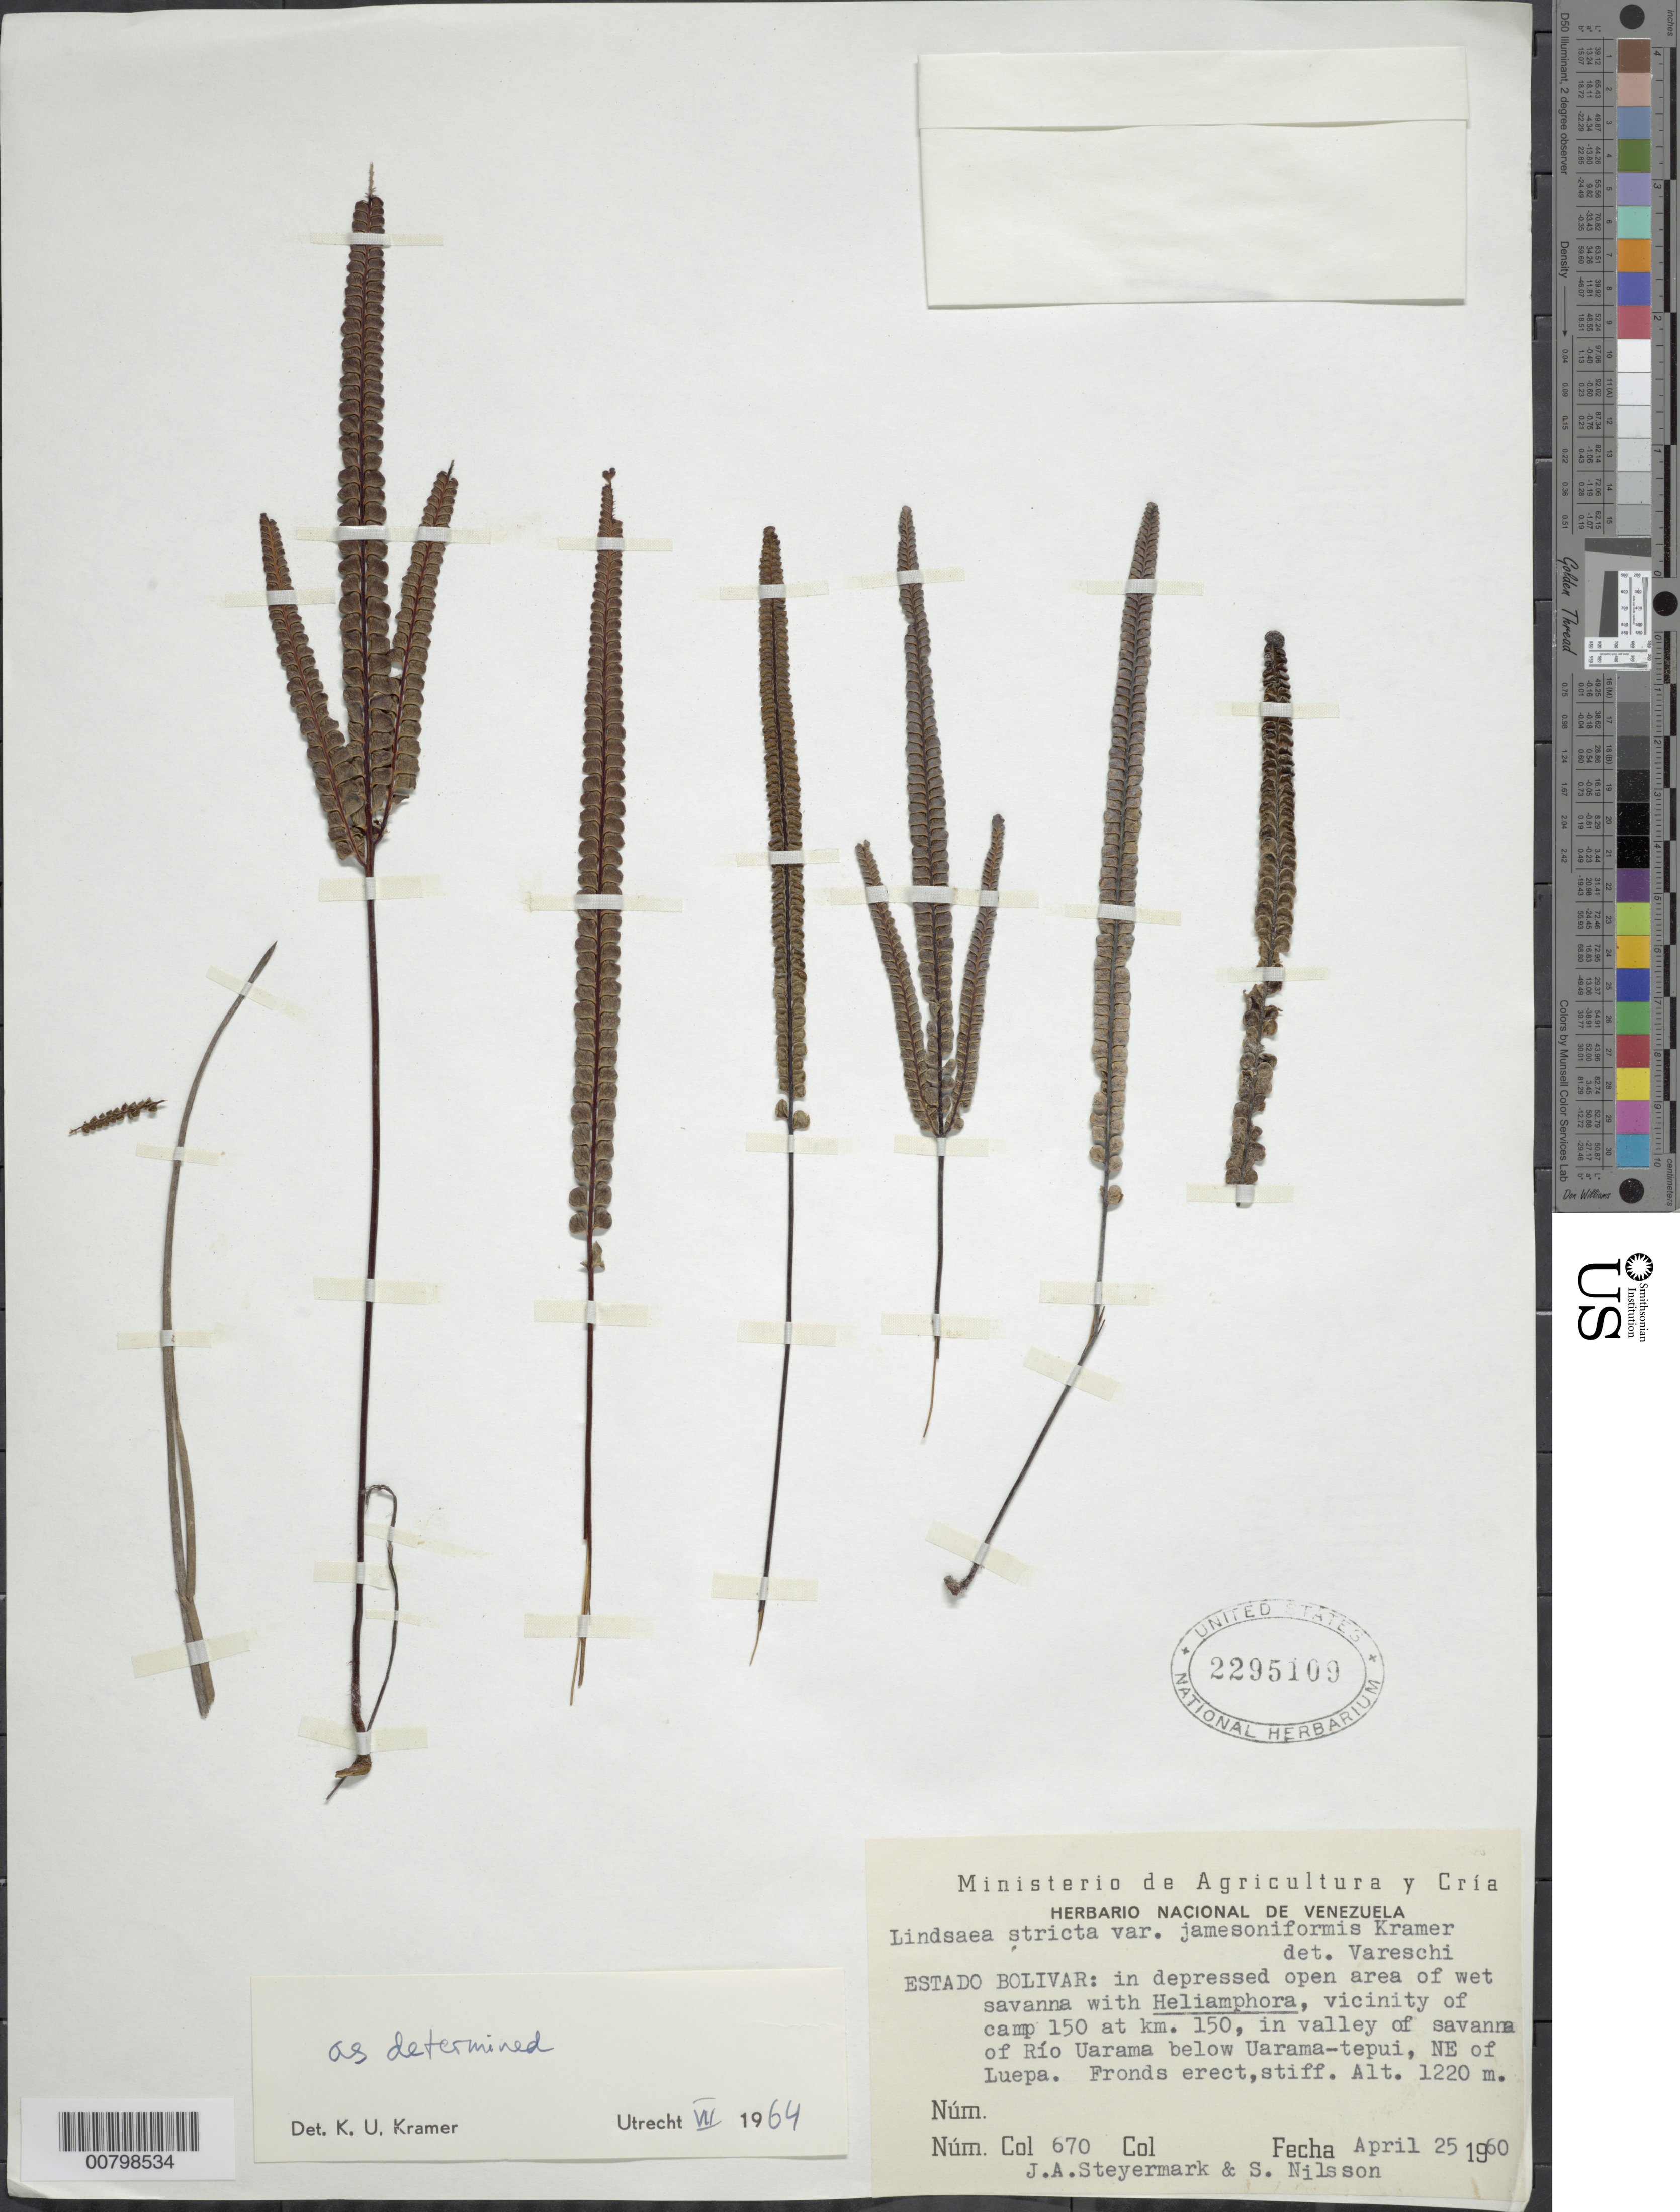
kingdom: Plantae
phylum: Tracheophyta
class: Polypodiopsida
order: Polypodiales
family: Lindsaeaceae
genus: Lindsaea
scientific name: Lindsaea stricta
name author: (Sw.) Dryand.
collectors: J. Steyermark & S. Nilsson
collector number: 60 670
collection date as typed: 24-Apr-60 to 25-Apr-60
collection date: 1960-04-24/1960-04-25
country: Venezuela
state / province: Bolívar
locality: Río Uarama, below Uarama-tepuí, NE of Luepa, vic. of road campamento 150 at km 150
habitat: Depressed open area of wet savanna with Heliamphora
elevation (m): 1220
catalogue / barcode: US 2295109